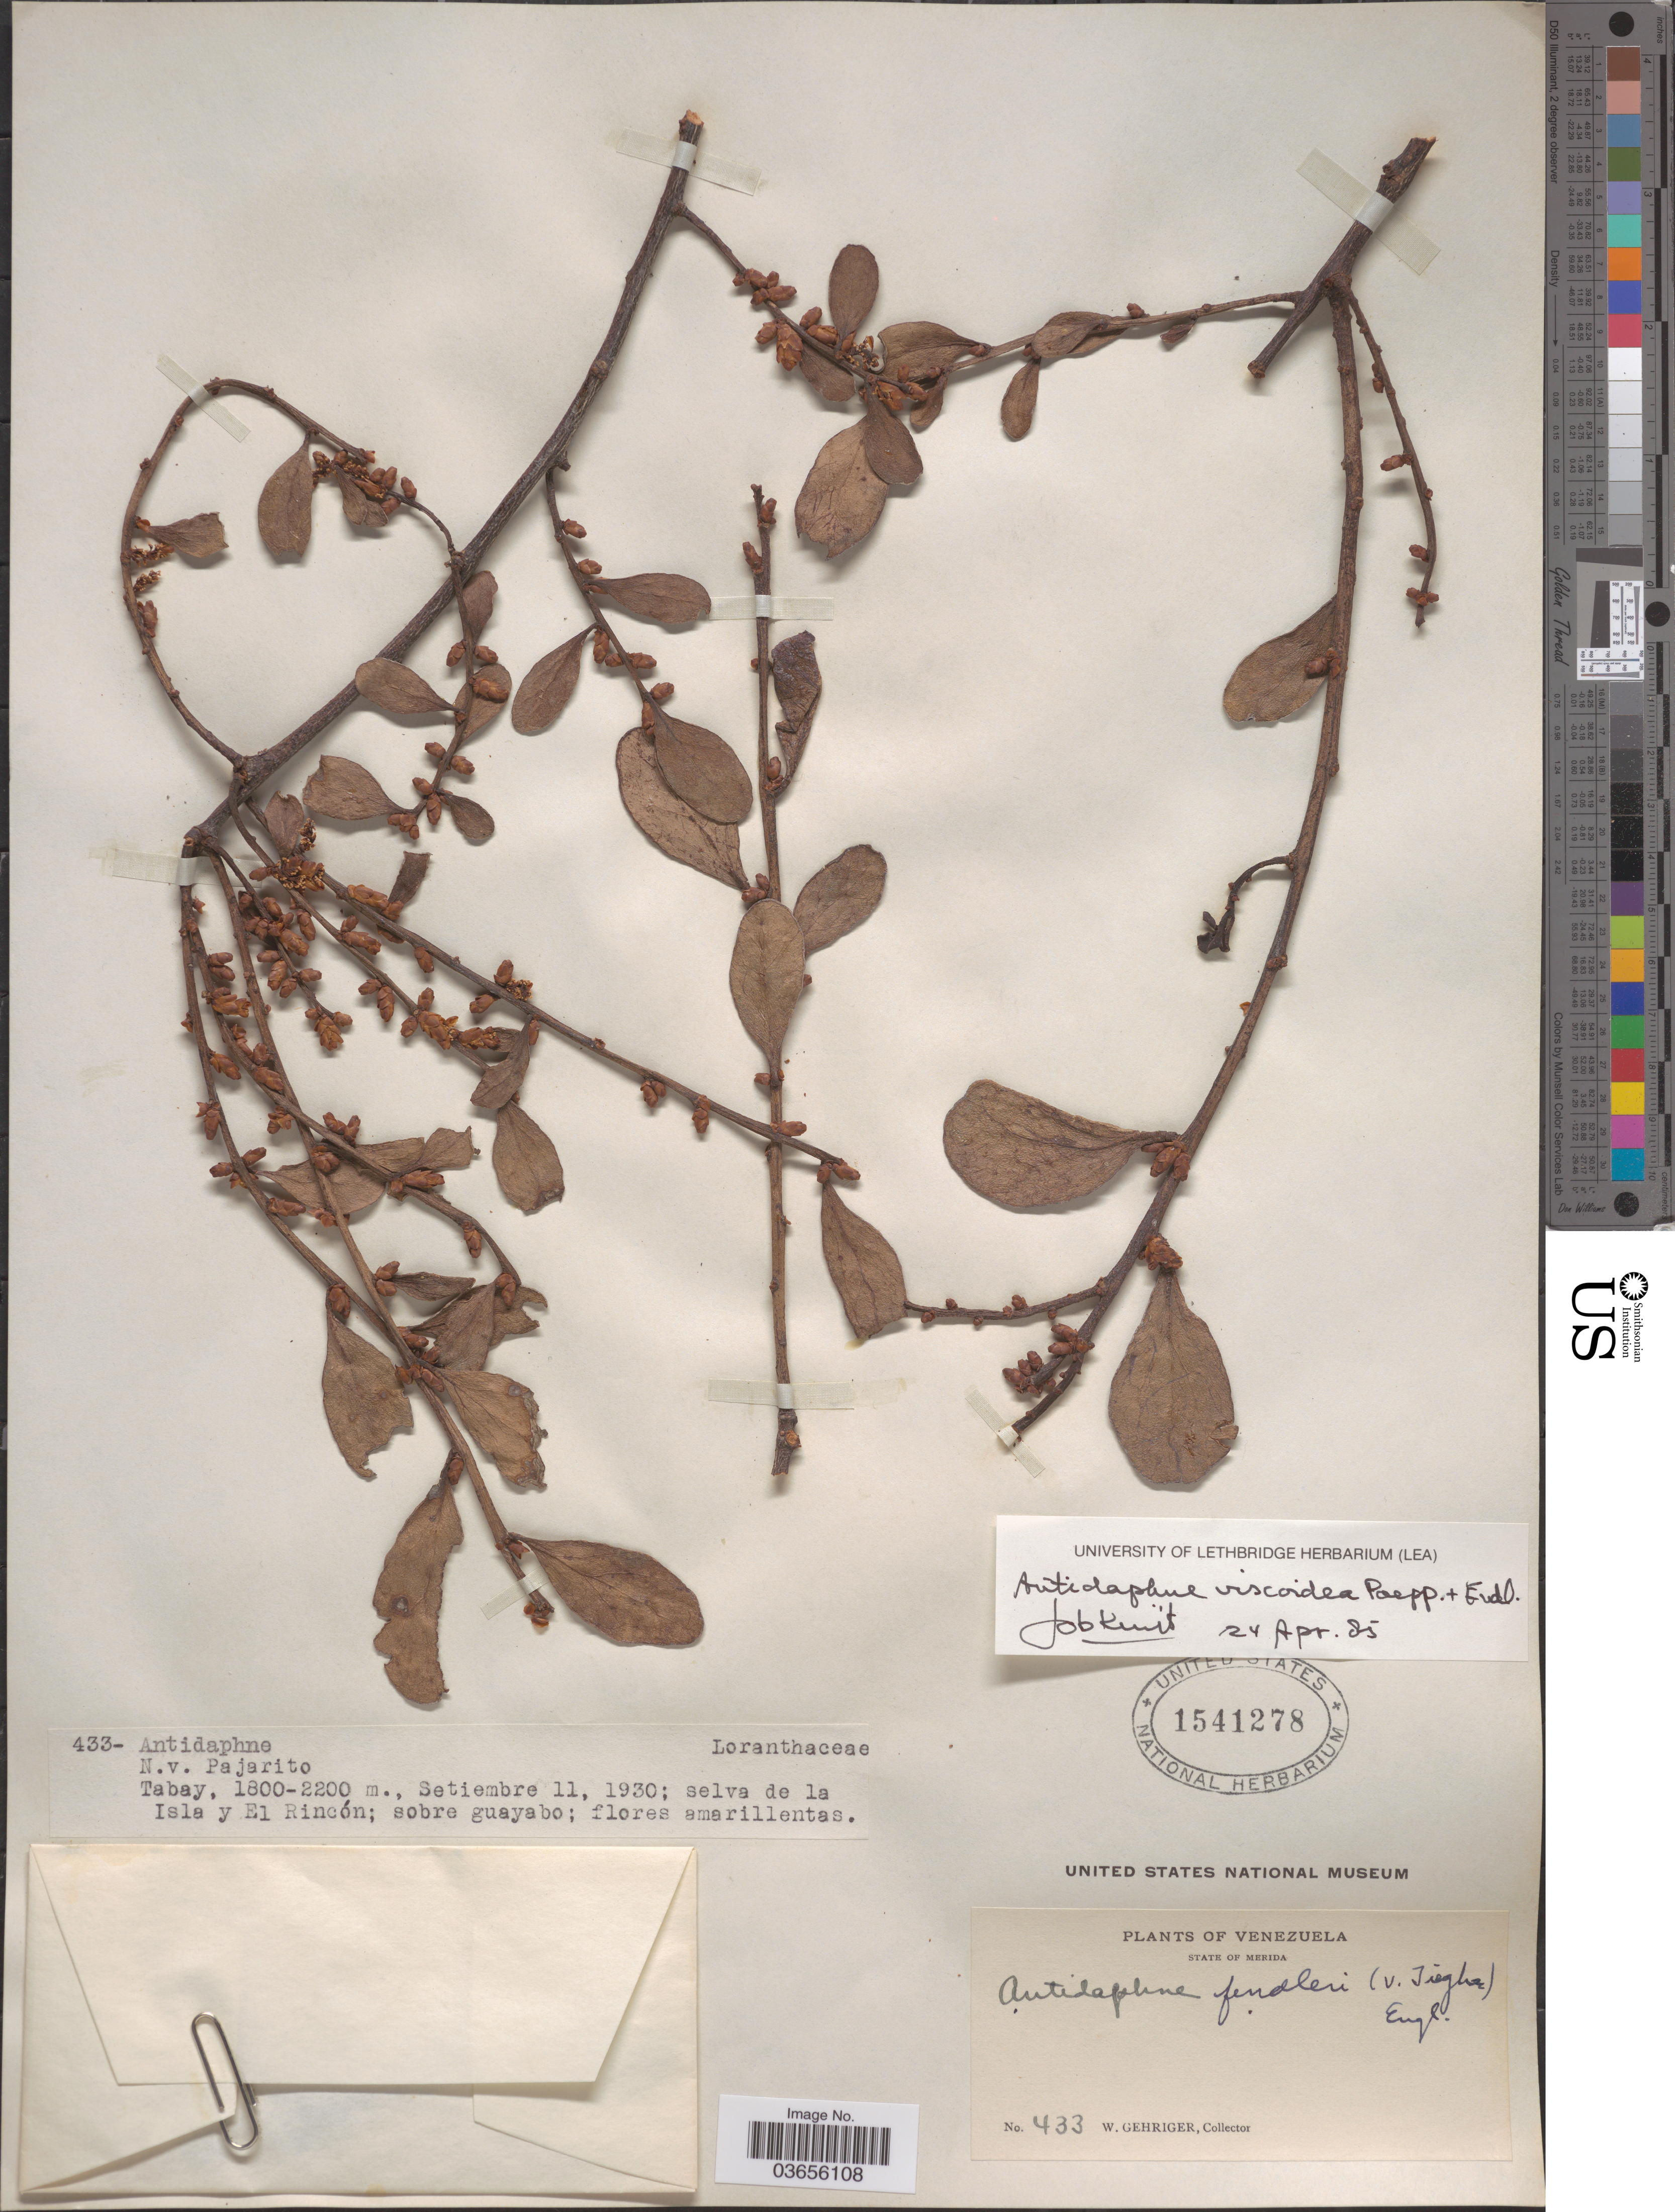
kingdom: Plantae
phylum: Tracheophyta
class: Magnoliopsida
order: Santalales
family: Santalaceae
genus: Antidaphne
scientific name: Antidaphne viscoidea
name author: Poepp. & Endl.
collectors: W. Gehriger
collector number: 433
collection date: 1930-09-11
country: Venezuela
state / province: Mérida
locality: Tabay. Selva de la Isla y El Rincón; sobre guayabo.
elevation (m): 1800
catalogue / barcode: US 1541278